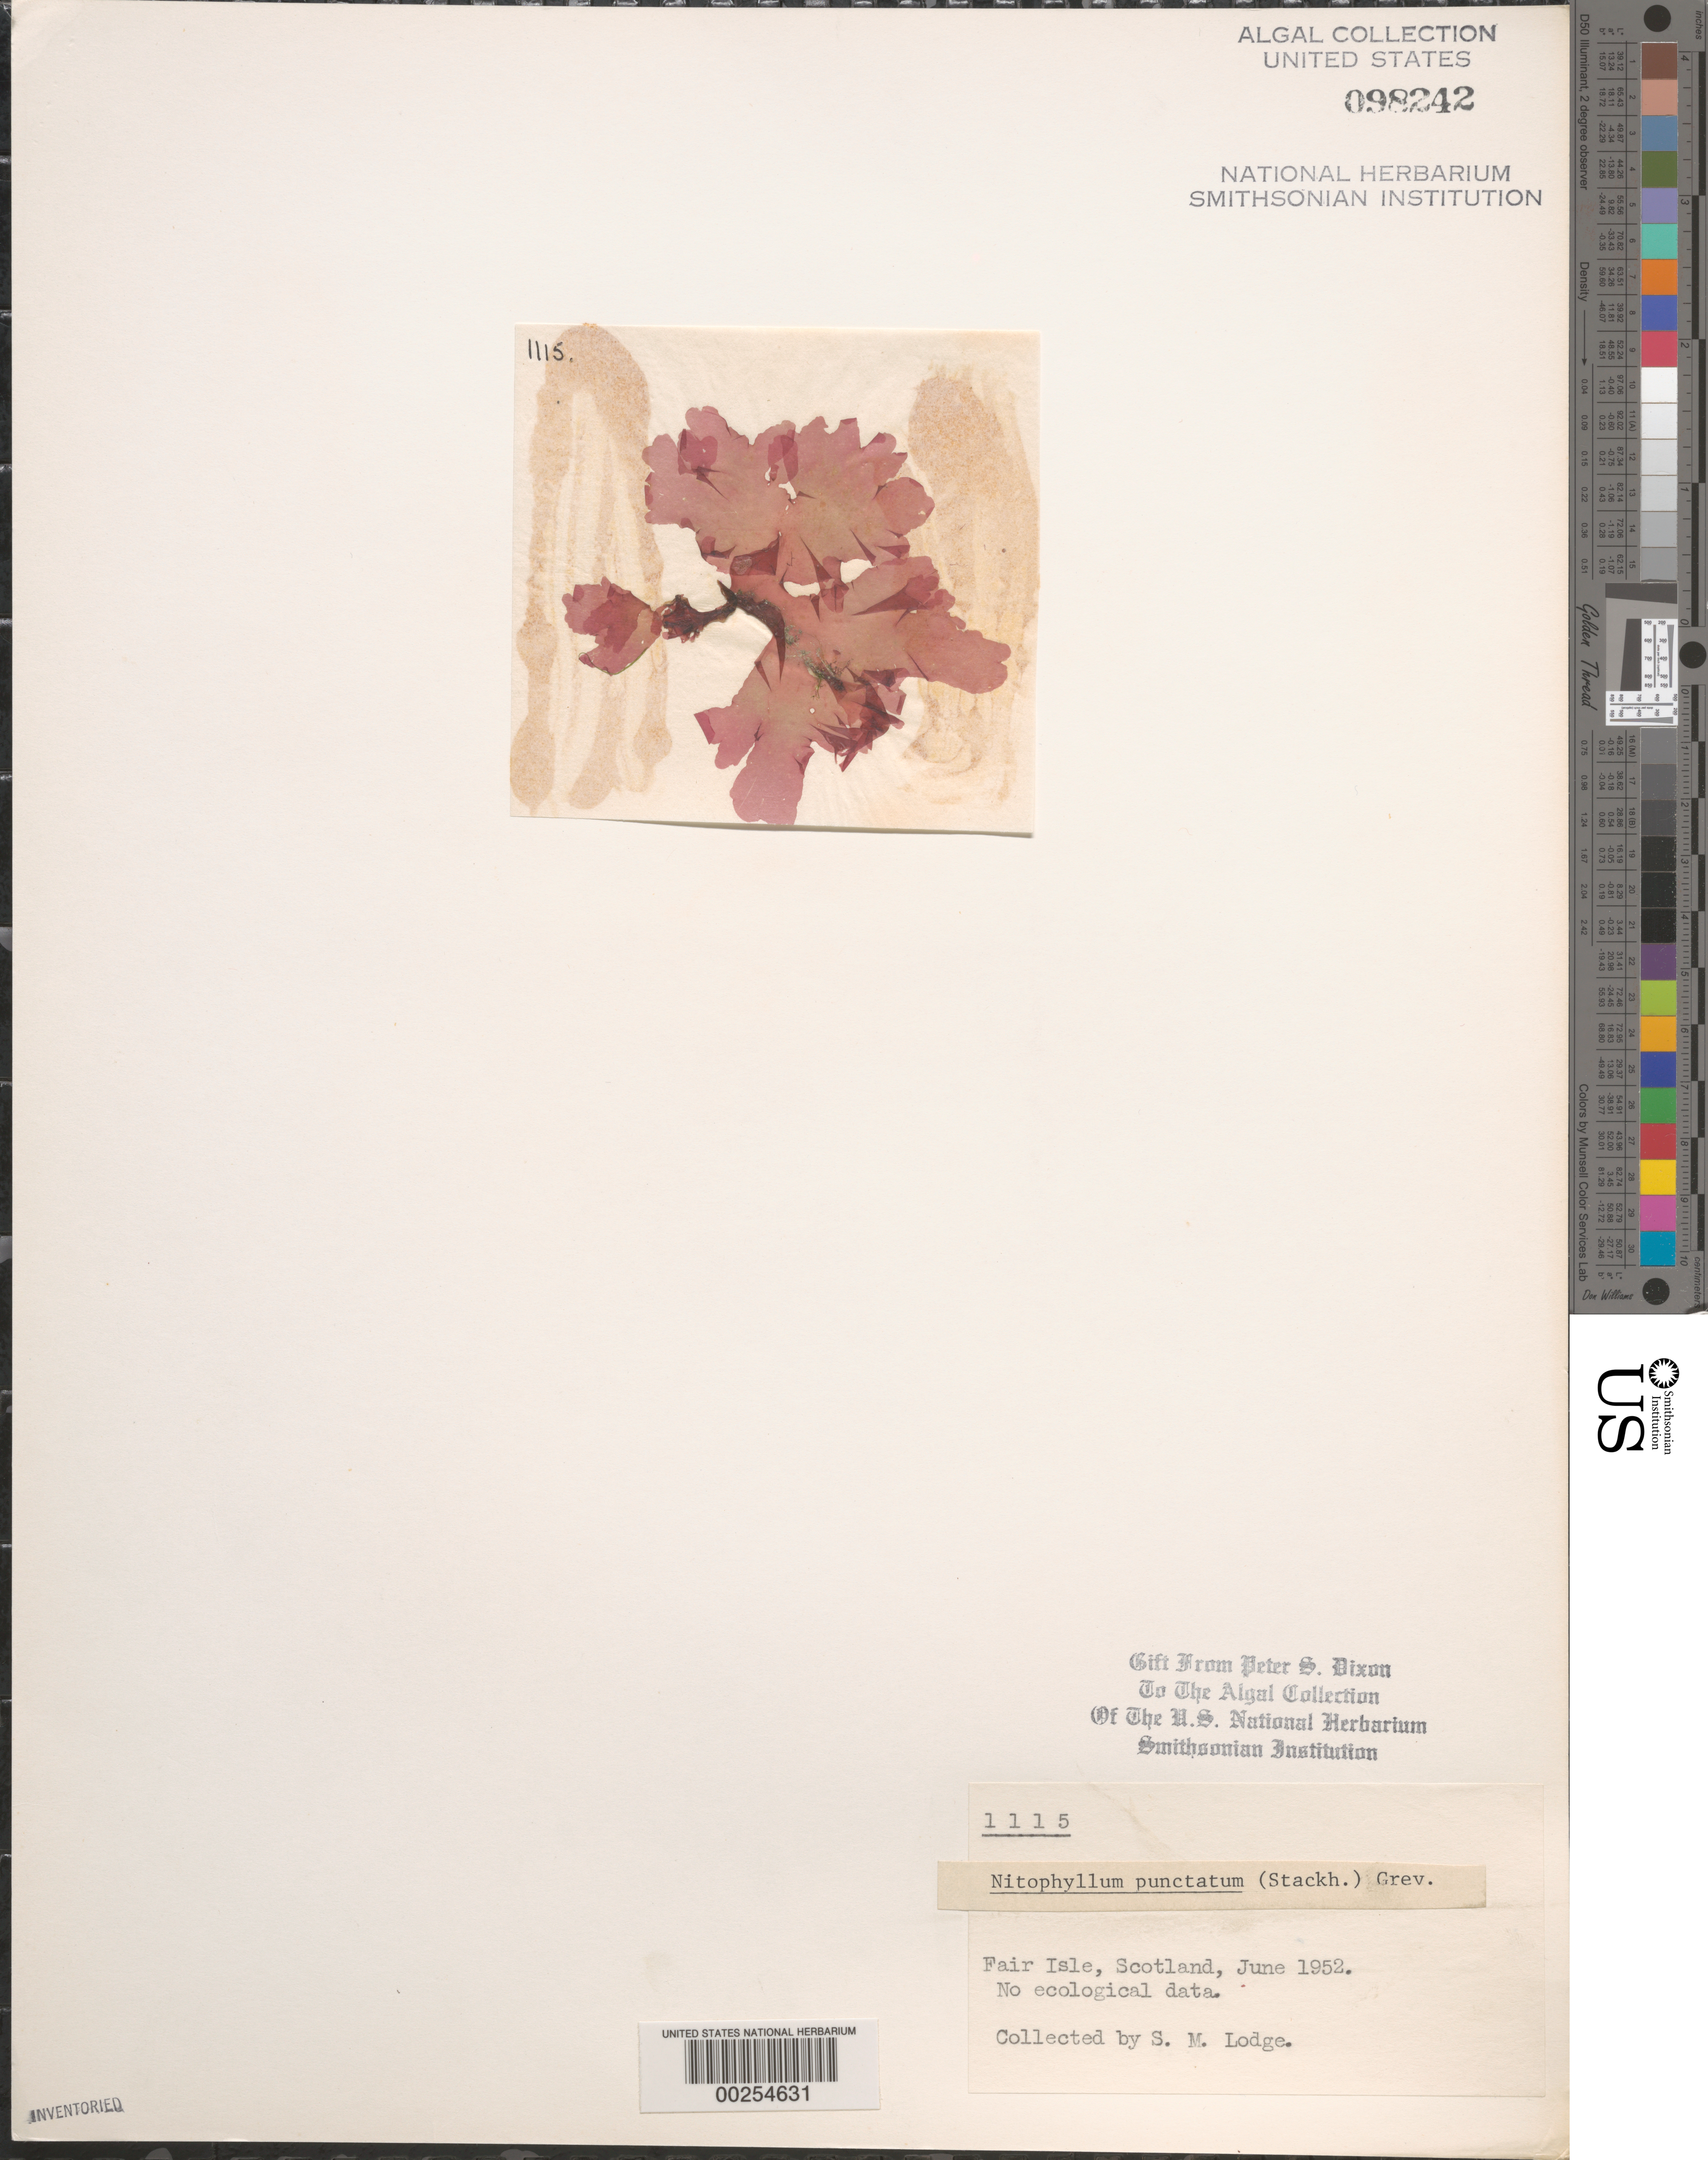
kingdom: Plantae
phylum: Rhodophyta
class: Florideophyceae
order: Ceramiales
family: Delesseriaceae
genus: Nitophyllum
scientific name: Nitophyllum punctatum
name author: (Stackh.) Grev.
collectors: S. Lodge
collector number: PSD 1115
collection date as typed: Jun 1952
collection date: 1952-06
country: United Kingdom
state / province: Scotland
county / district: Shetland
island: Fair Isle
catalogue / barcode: US 98242